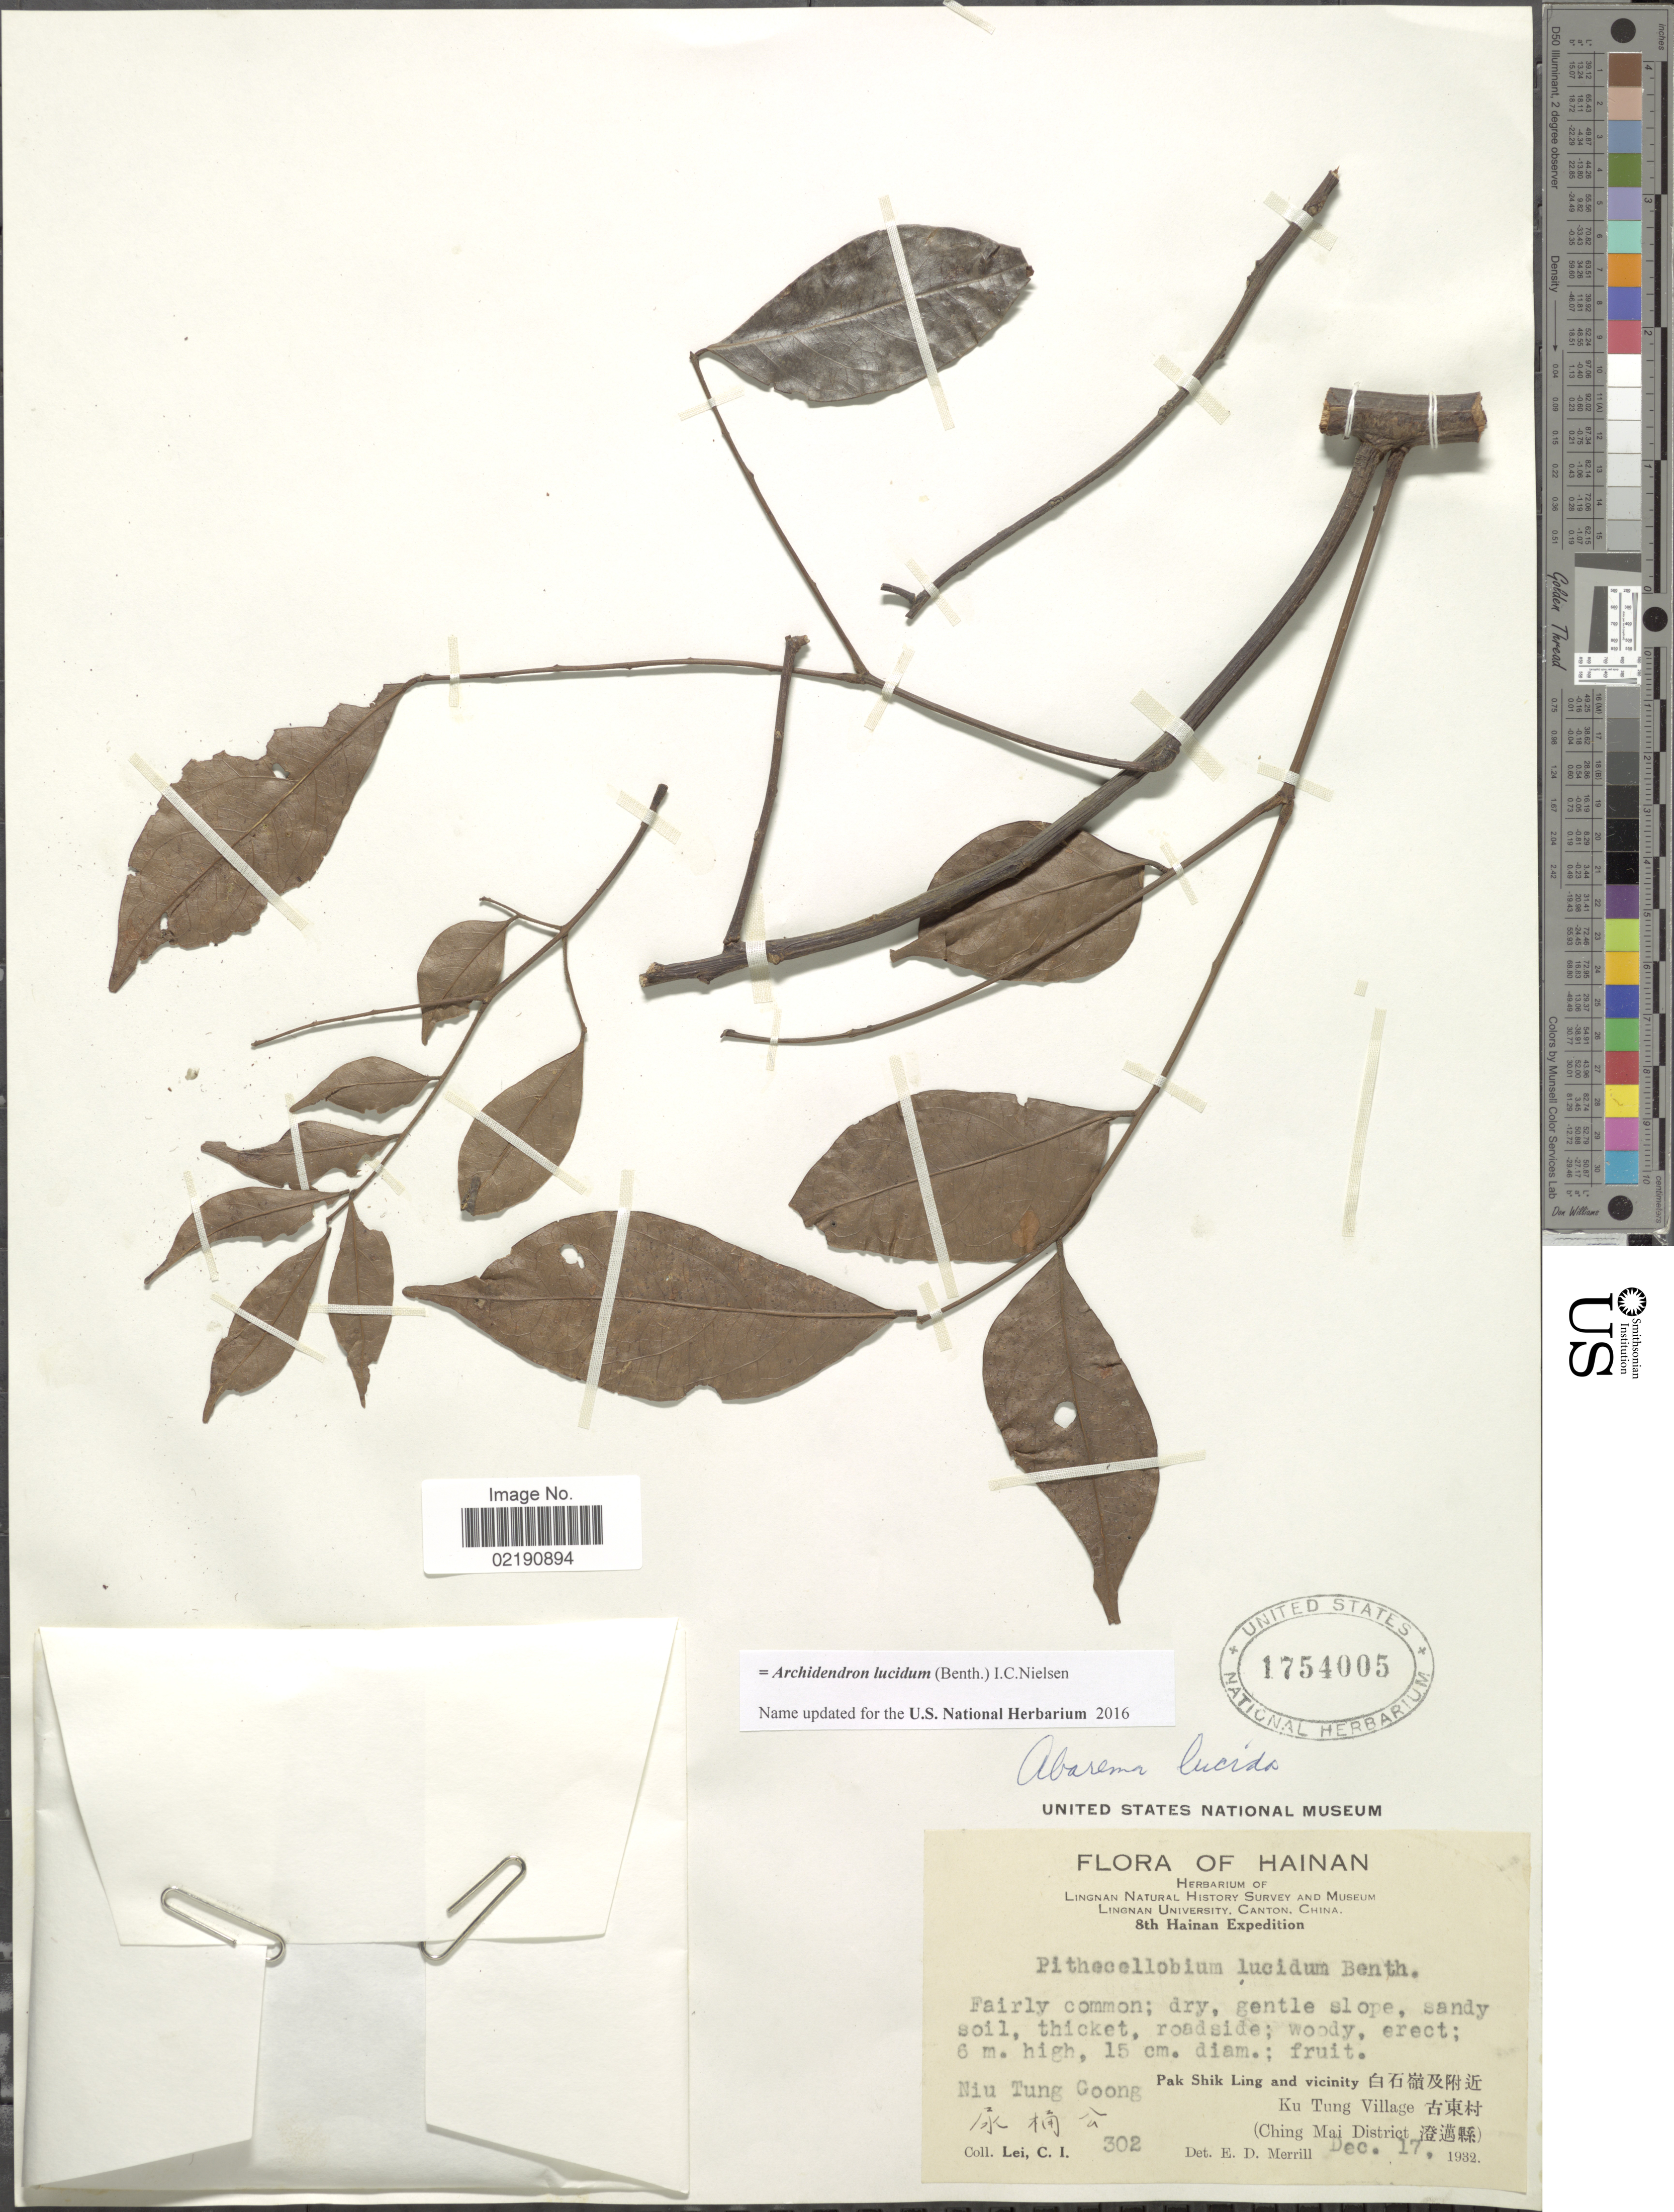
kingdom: Plantae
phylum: Tracheophyta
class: Magnoliopsida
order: Fabales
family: Fabaceae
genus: Archidendron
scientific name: Archidendron lucidum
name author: (Benth.) I.C. Nielsen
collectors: C. I. Lei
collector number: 302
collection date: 1932-12-17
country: China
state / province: Hainan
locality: Thicket, roadside, Pak Shik Ling and vicinity, Ku Tung Village (Ching Mai District), Niu Tung Goong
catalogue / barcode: US 1754005